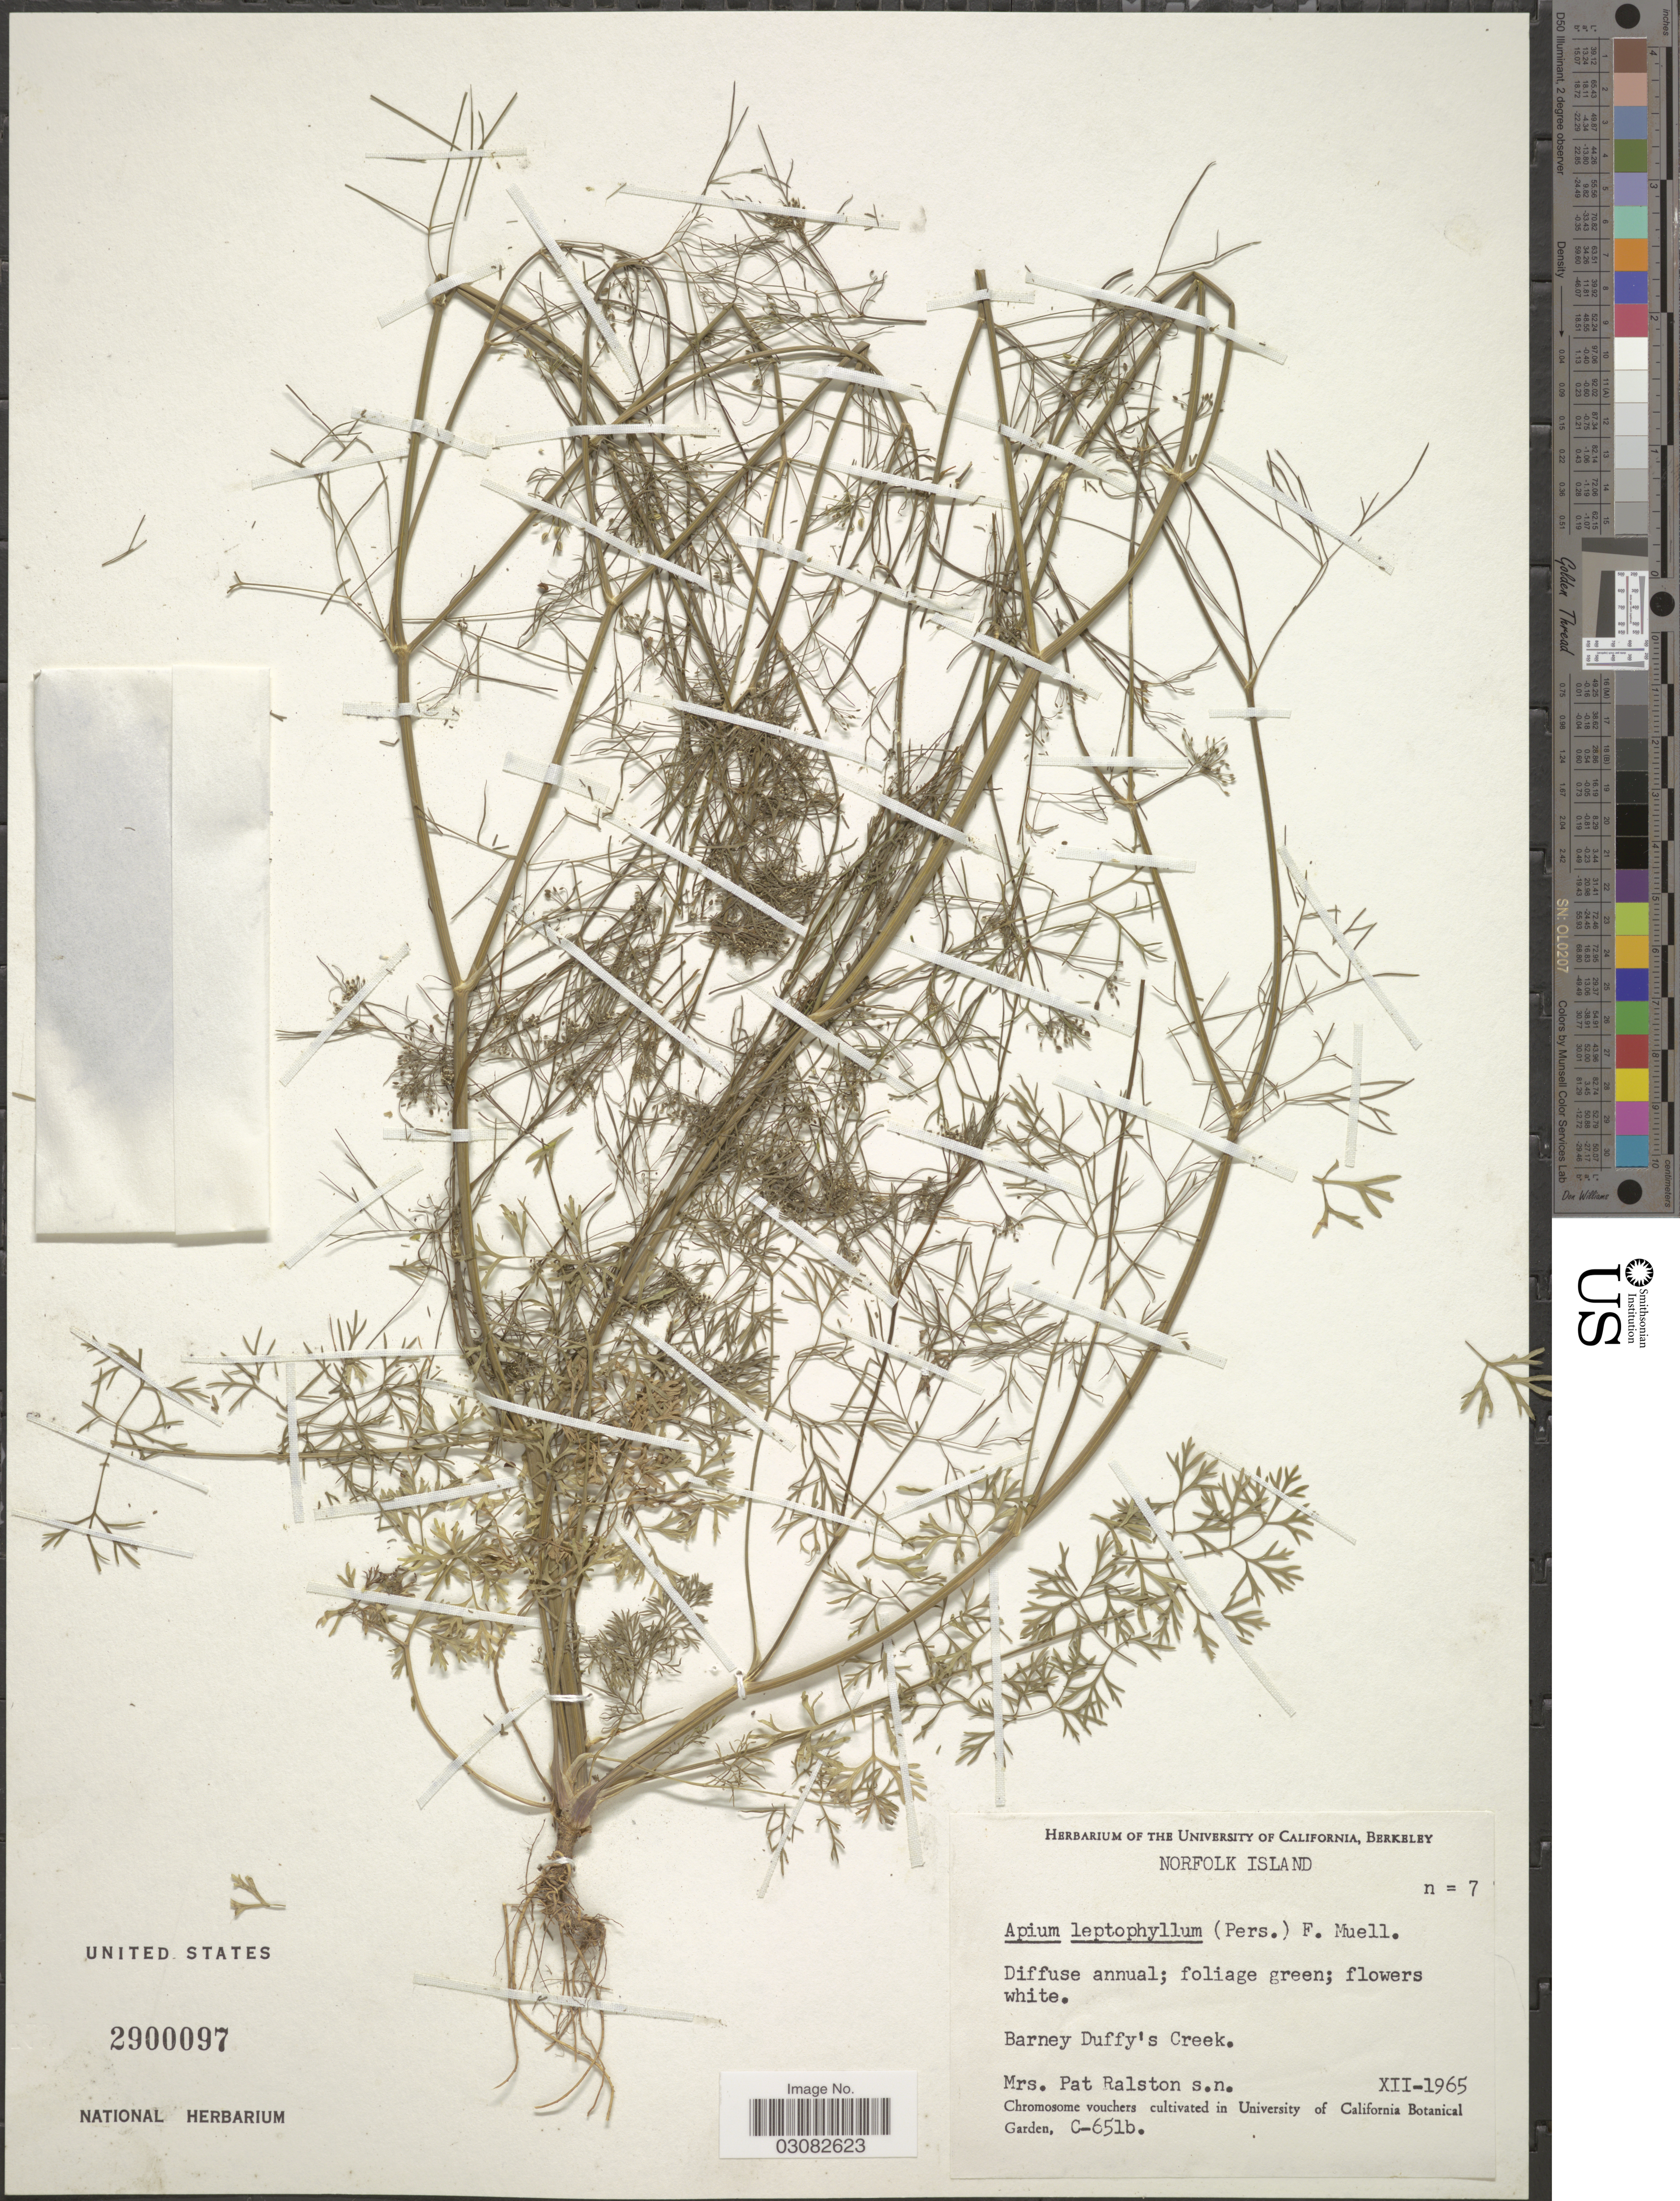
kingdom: Plantae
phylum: Tracheophyta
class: Magnoliopsida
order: Apiales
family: Apiaceae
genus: Apium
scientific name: Apium leptophyllum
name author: (Pers.) F. Muell. ex Benth.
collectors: P. Ralston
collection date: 1965-12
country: Australia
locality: Norfolk Island. Barney Duffy's Creek.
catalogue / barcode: US 2900097